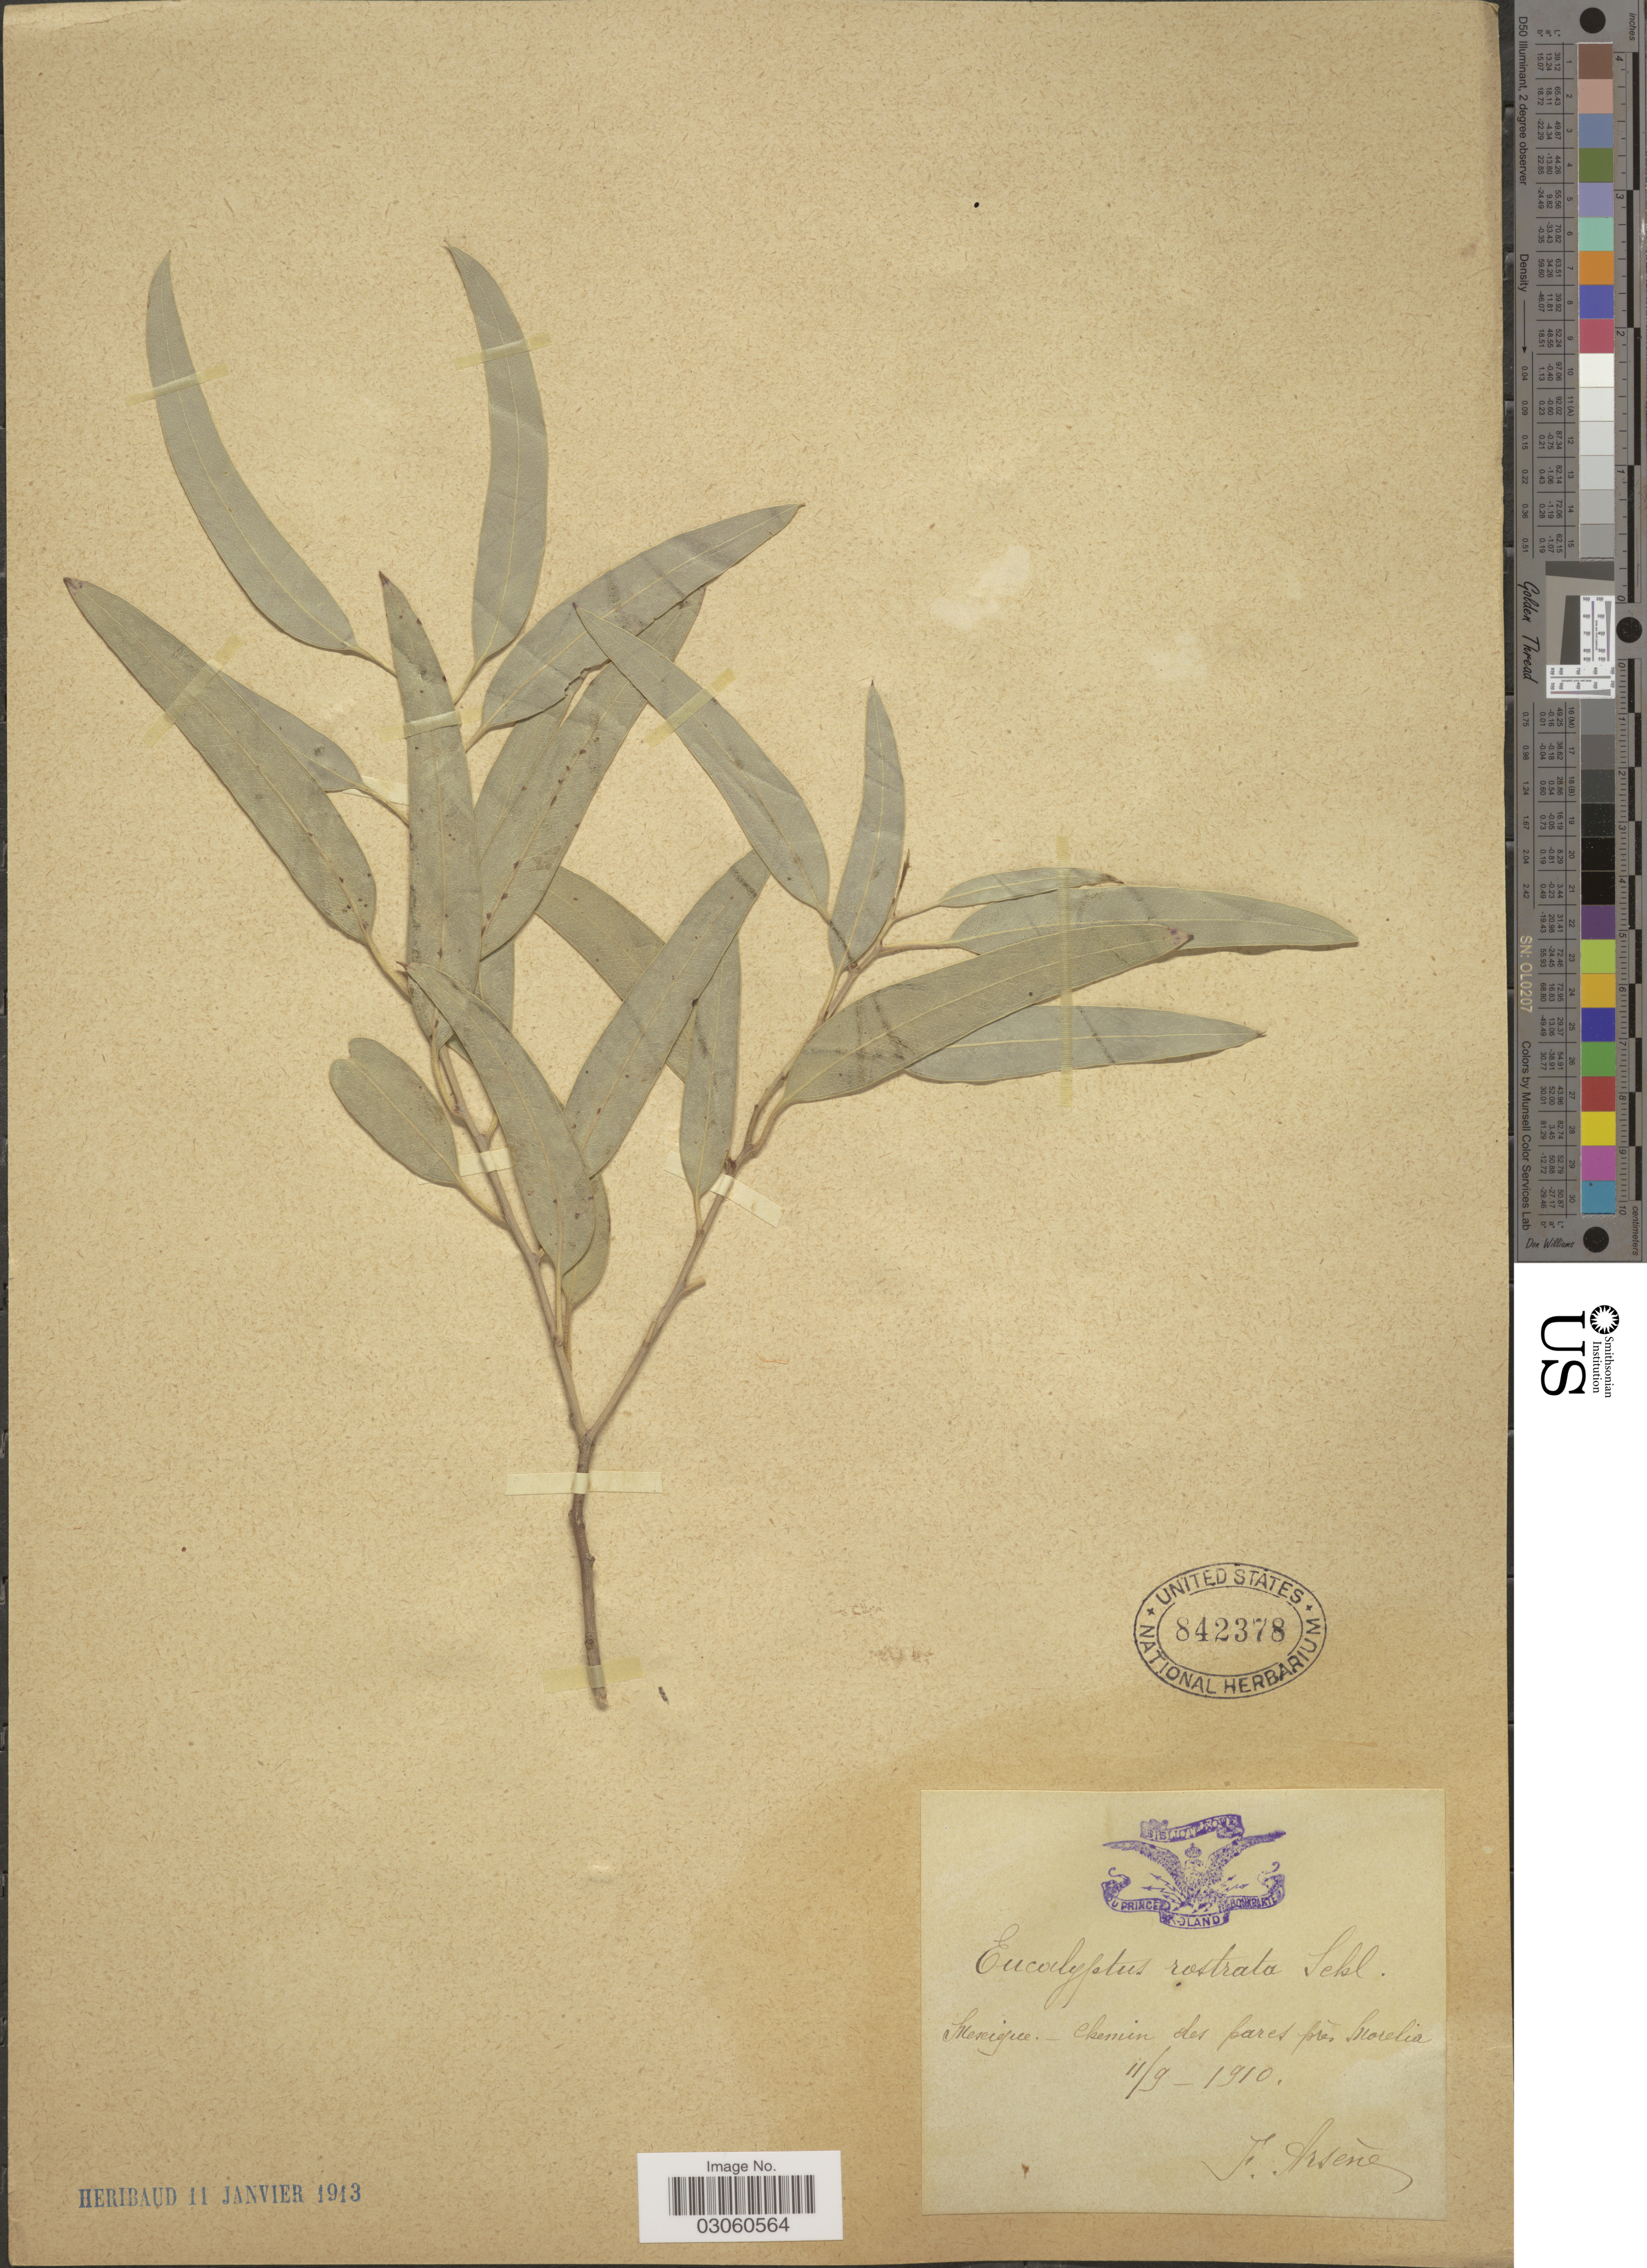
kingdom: Plantae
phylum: Tracheophyta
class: Magnoliopsida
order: Myrtales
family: Myrtaceae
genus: Eucalyptus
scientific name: Eucalyptus rostrata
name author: Schltdl.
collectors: F. Arsène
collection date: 1910-09-11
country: Mexico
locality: Chemin des pares près Morelia.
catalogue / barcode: US 842378